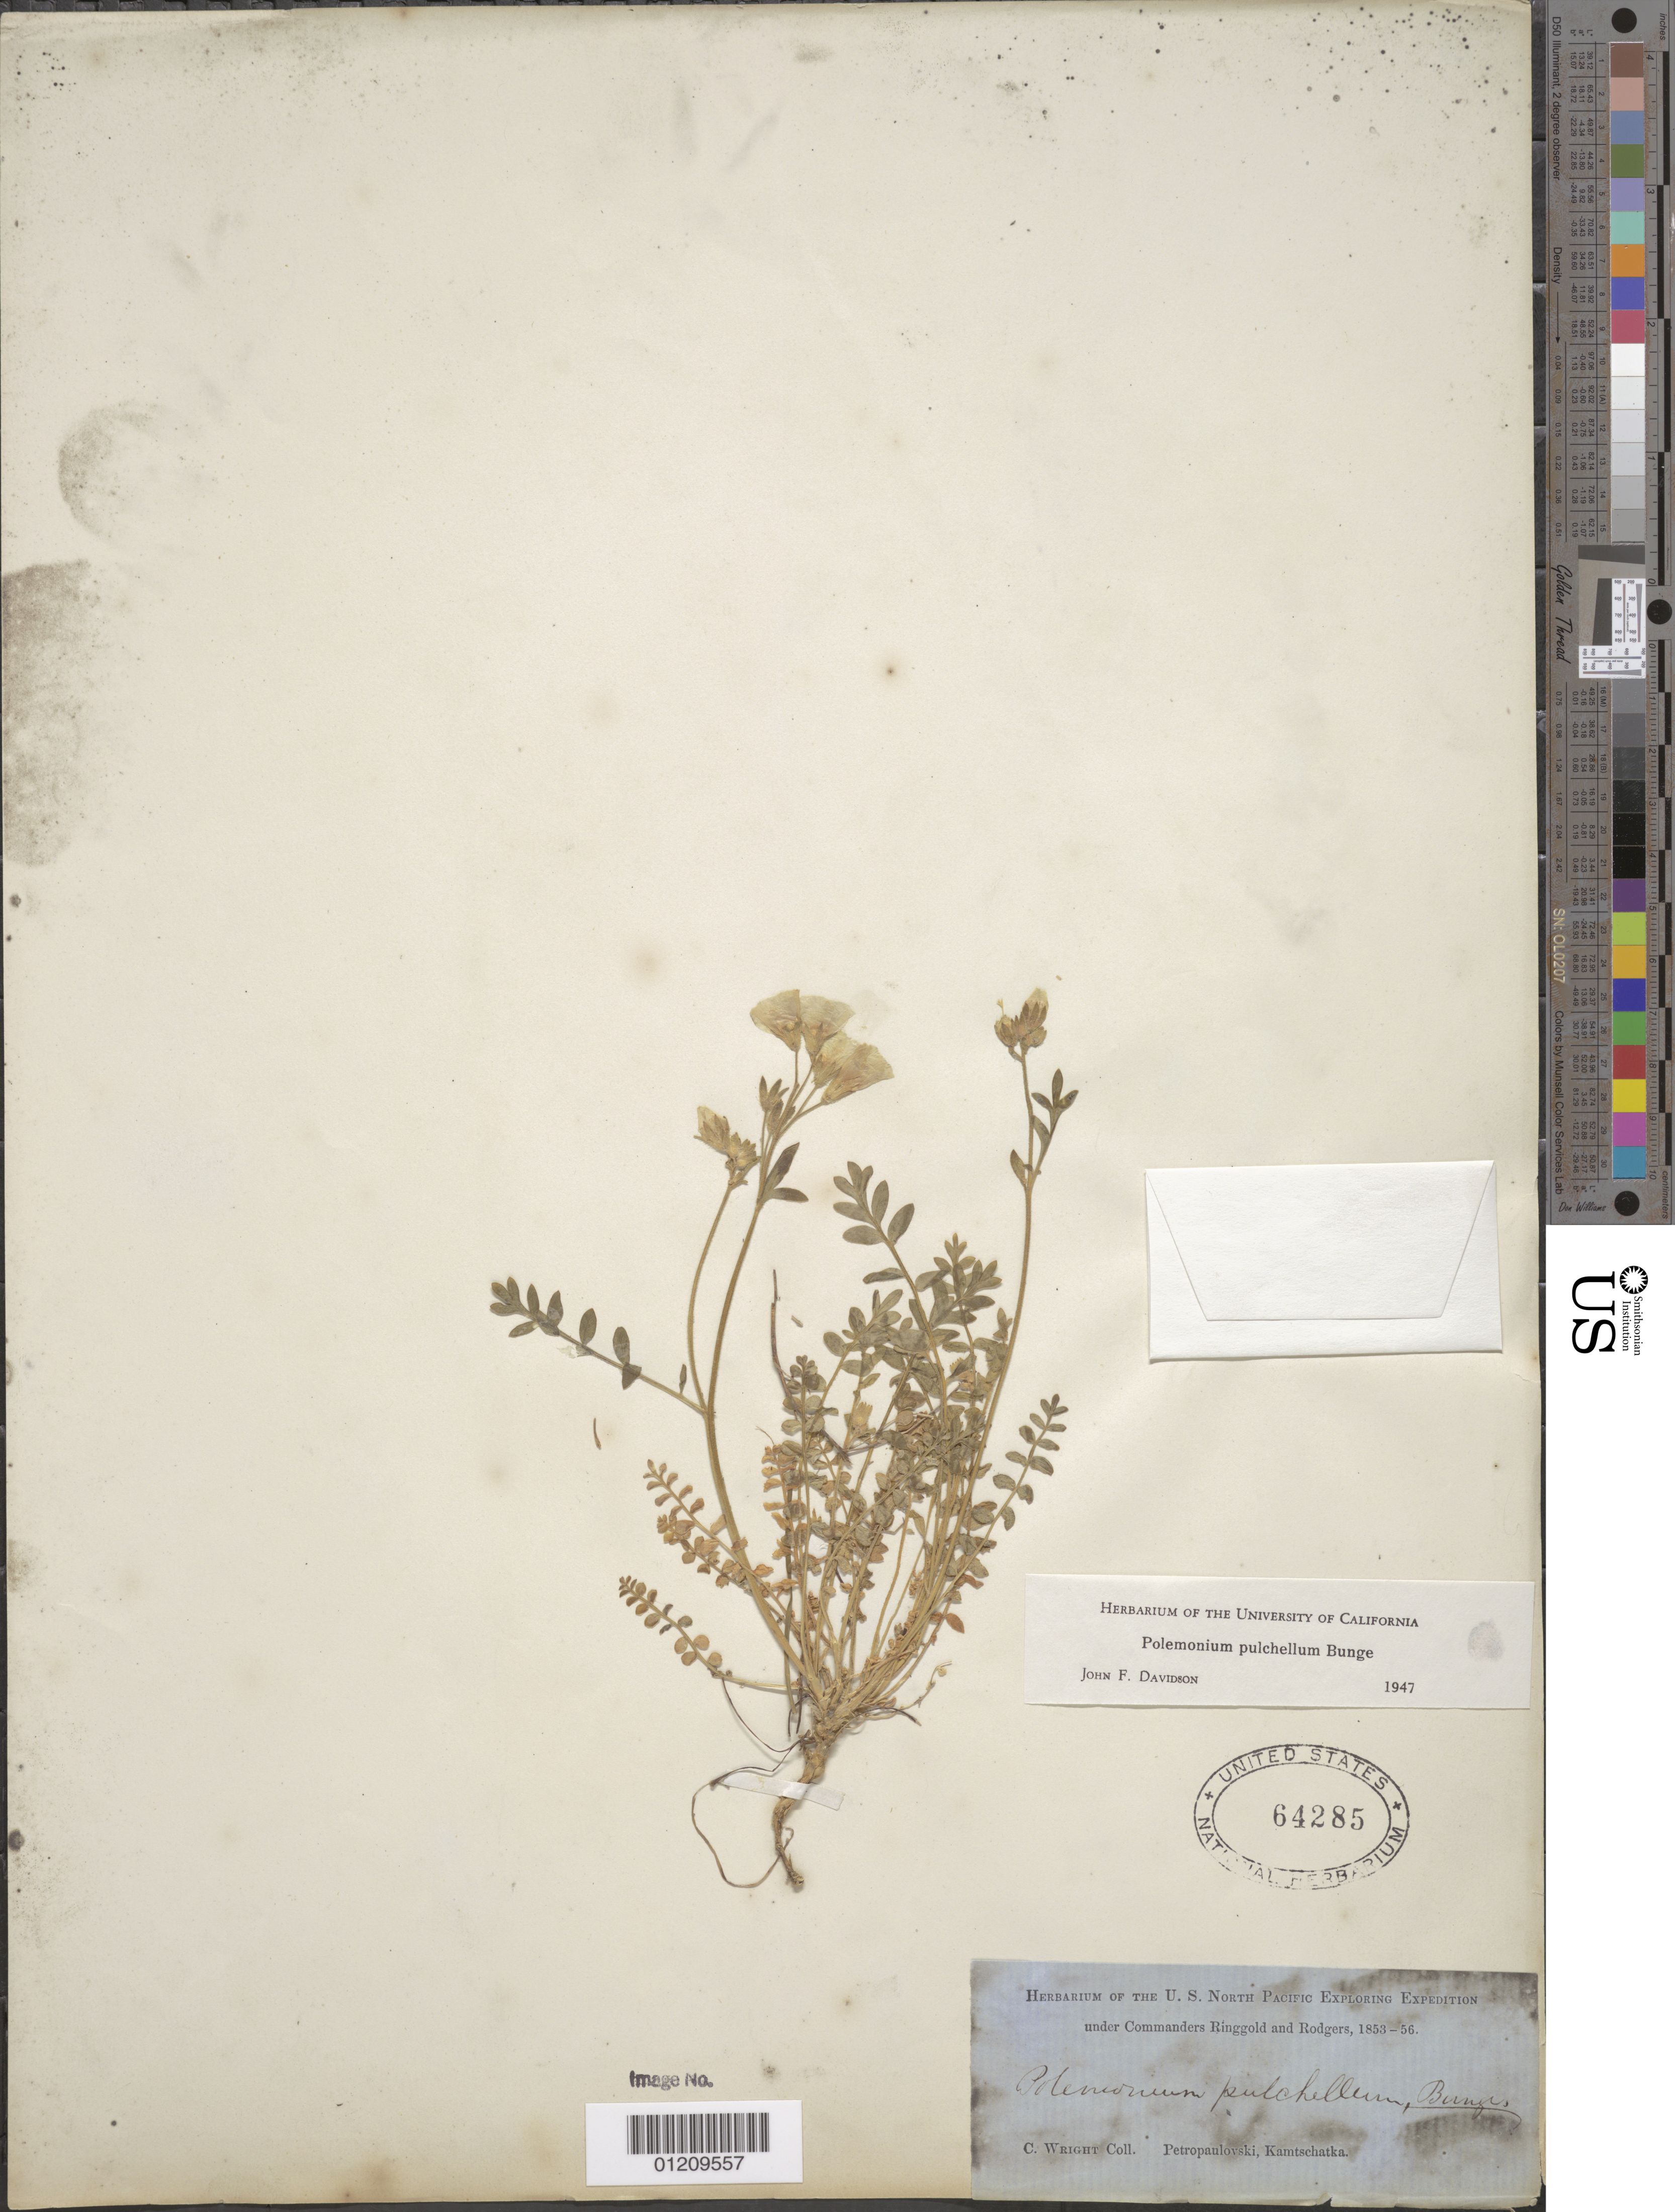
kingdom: Plantae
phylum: Tracheophyta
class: Magnoliopsida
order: Ericales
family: Polemoniaceae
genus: Polemonium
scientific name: Polemonium pulchellum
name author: Bunge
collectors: C. Wright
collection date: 1853/1856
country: Russian Federation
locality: Petropaulovski, Kamtschatka.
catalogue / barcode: US 64285